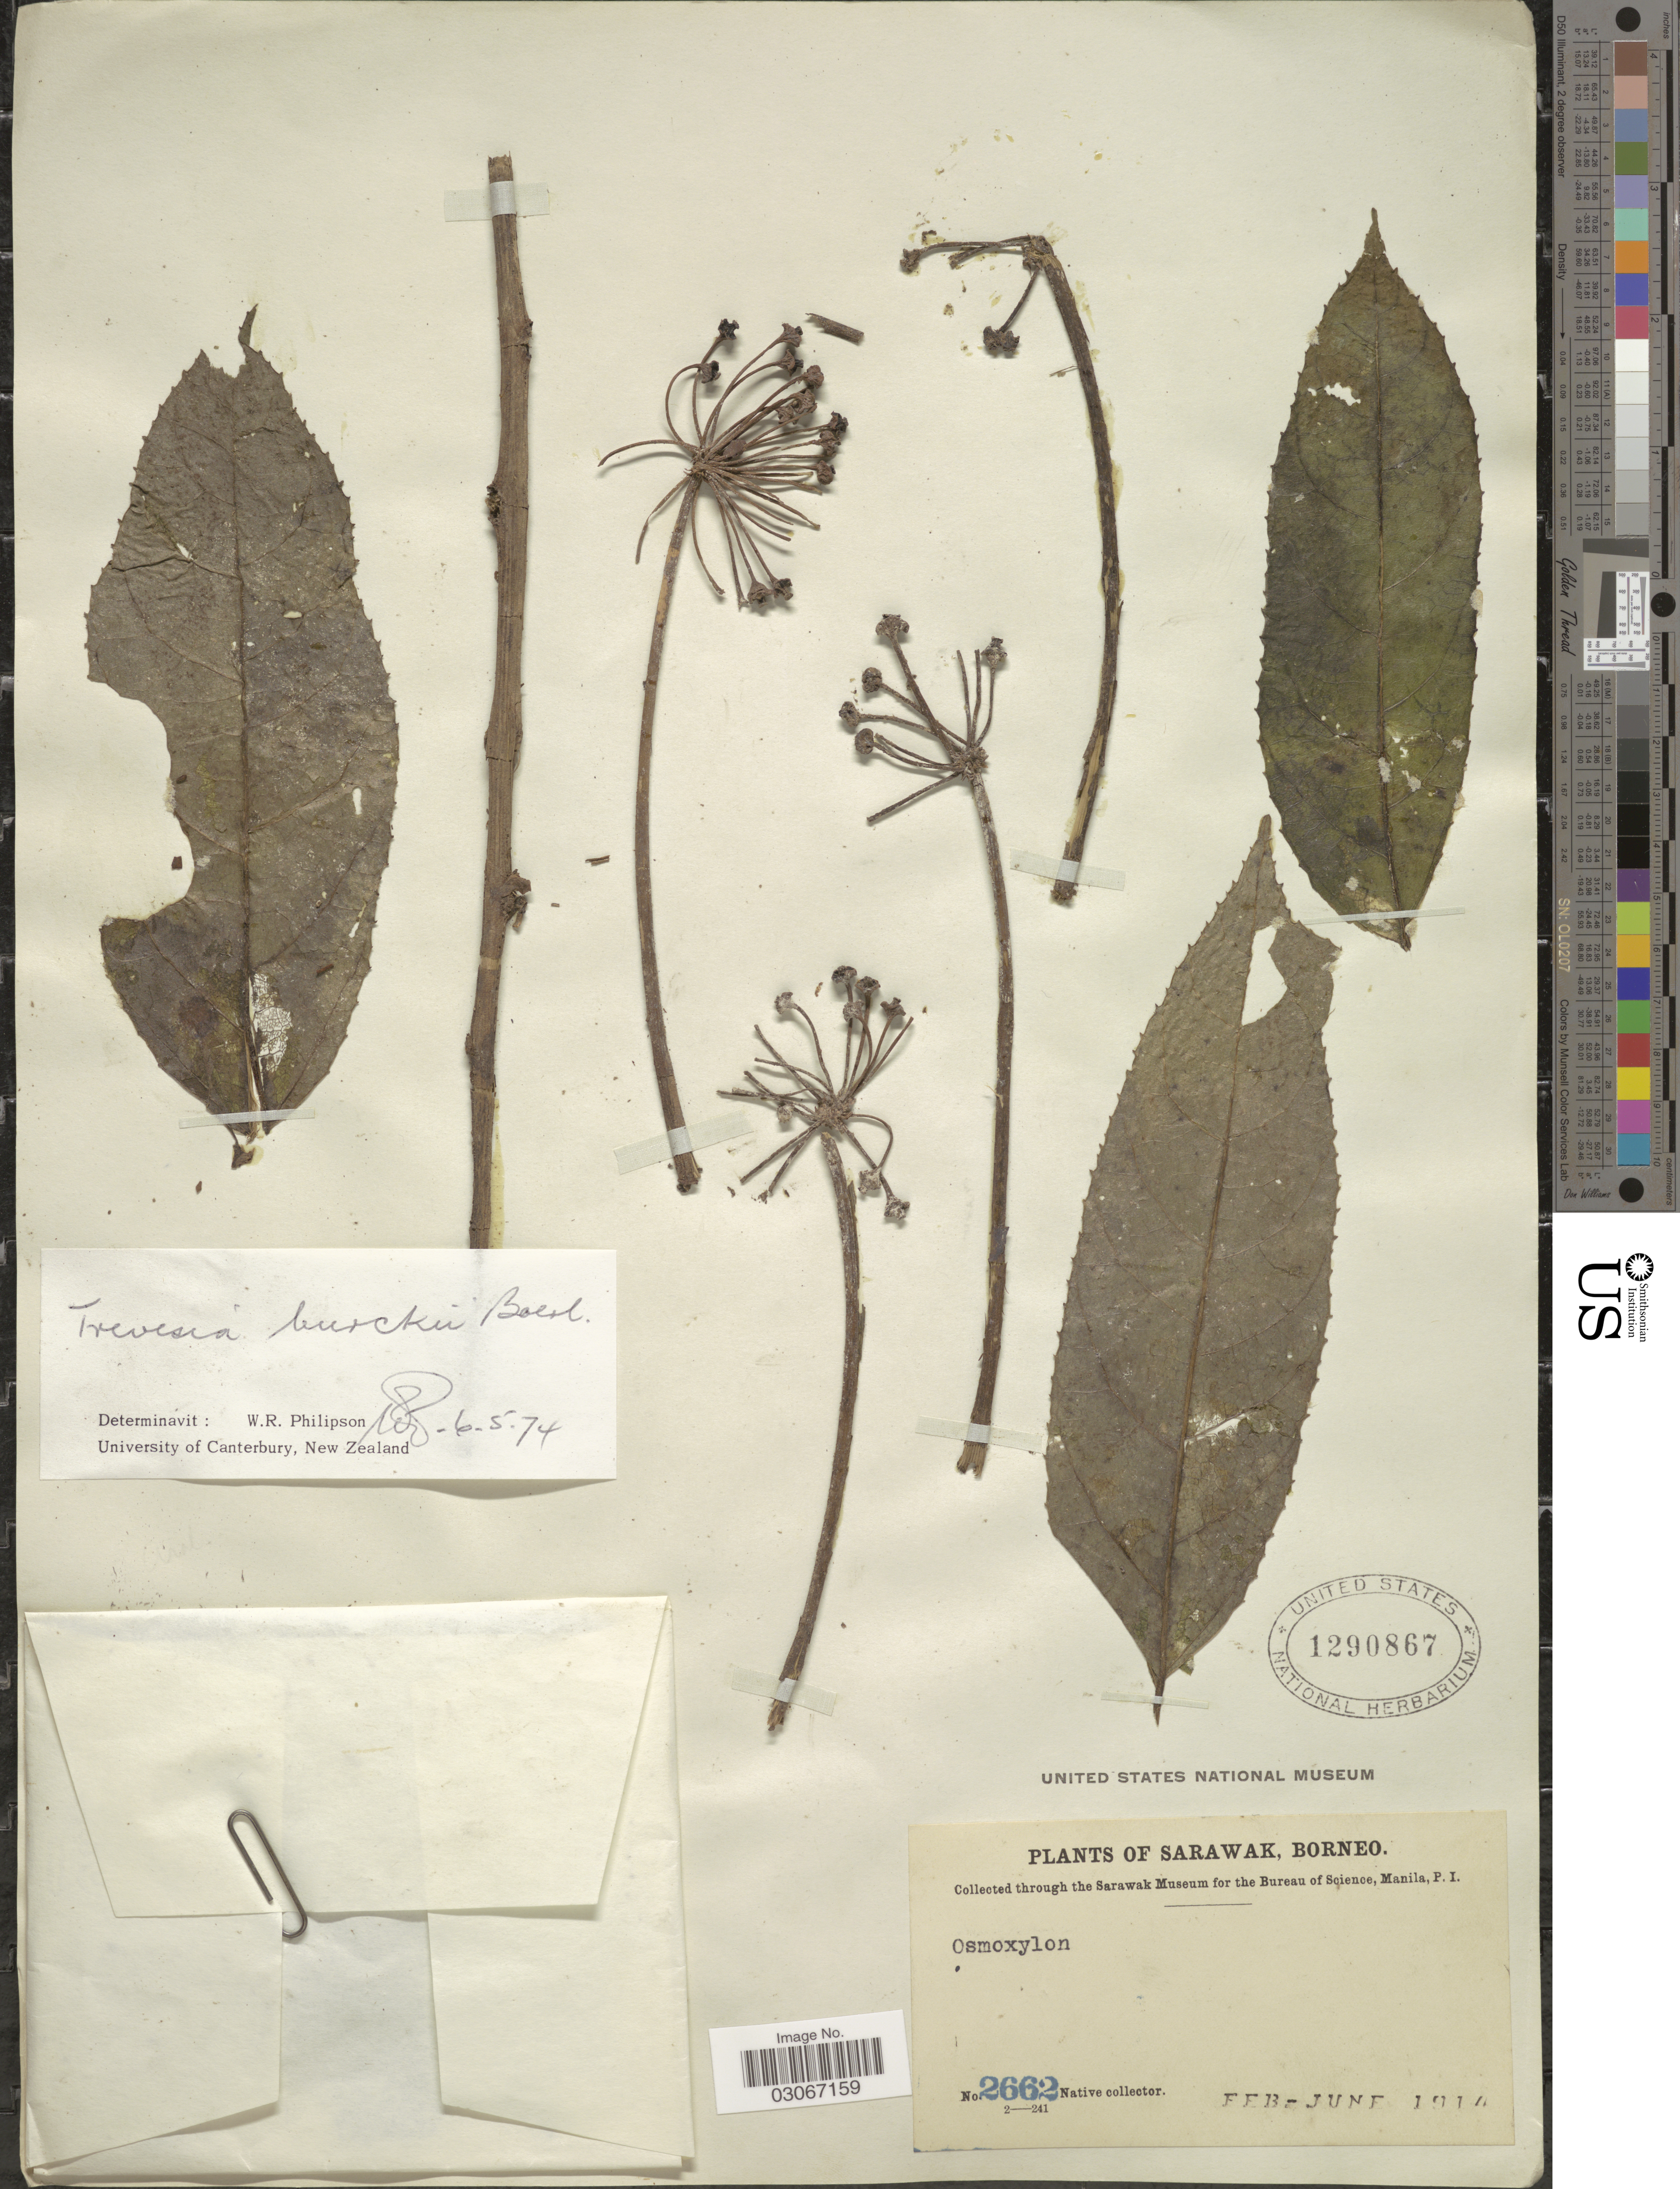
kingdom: Plantae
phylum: Tracheophyta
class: Magnoliopsida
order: Apiales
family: Araliaceae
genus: Trevesia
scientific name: Trevesia burckii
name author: Boerl.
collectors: Native collector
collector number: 2662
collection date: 1914-02/1914-06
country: Malaysia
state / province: Sarawak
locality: Sarawak, Borneo.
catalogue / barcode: US 1290867